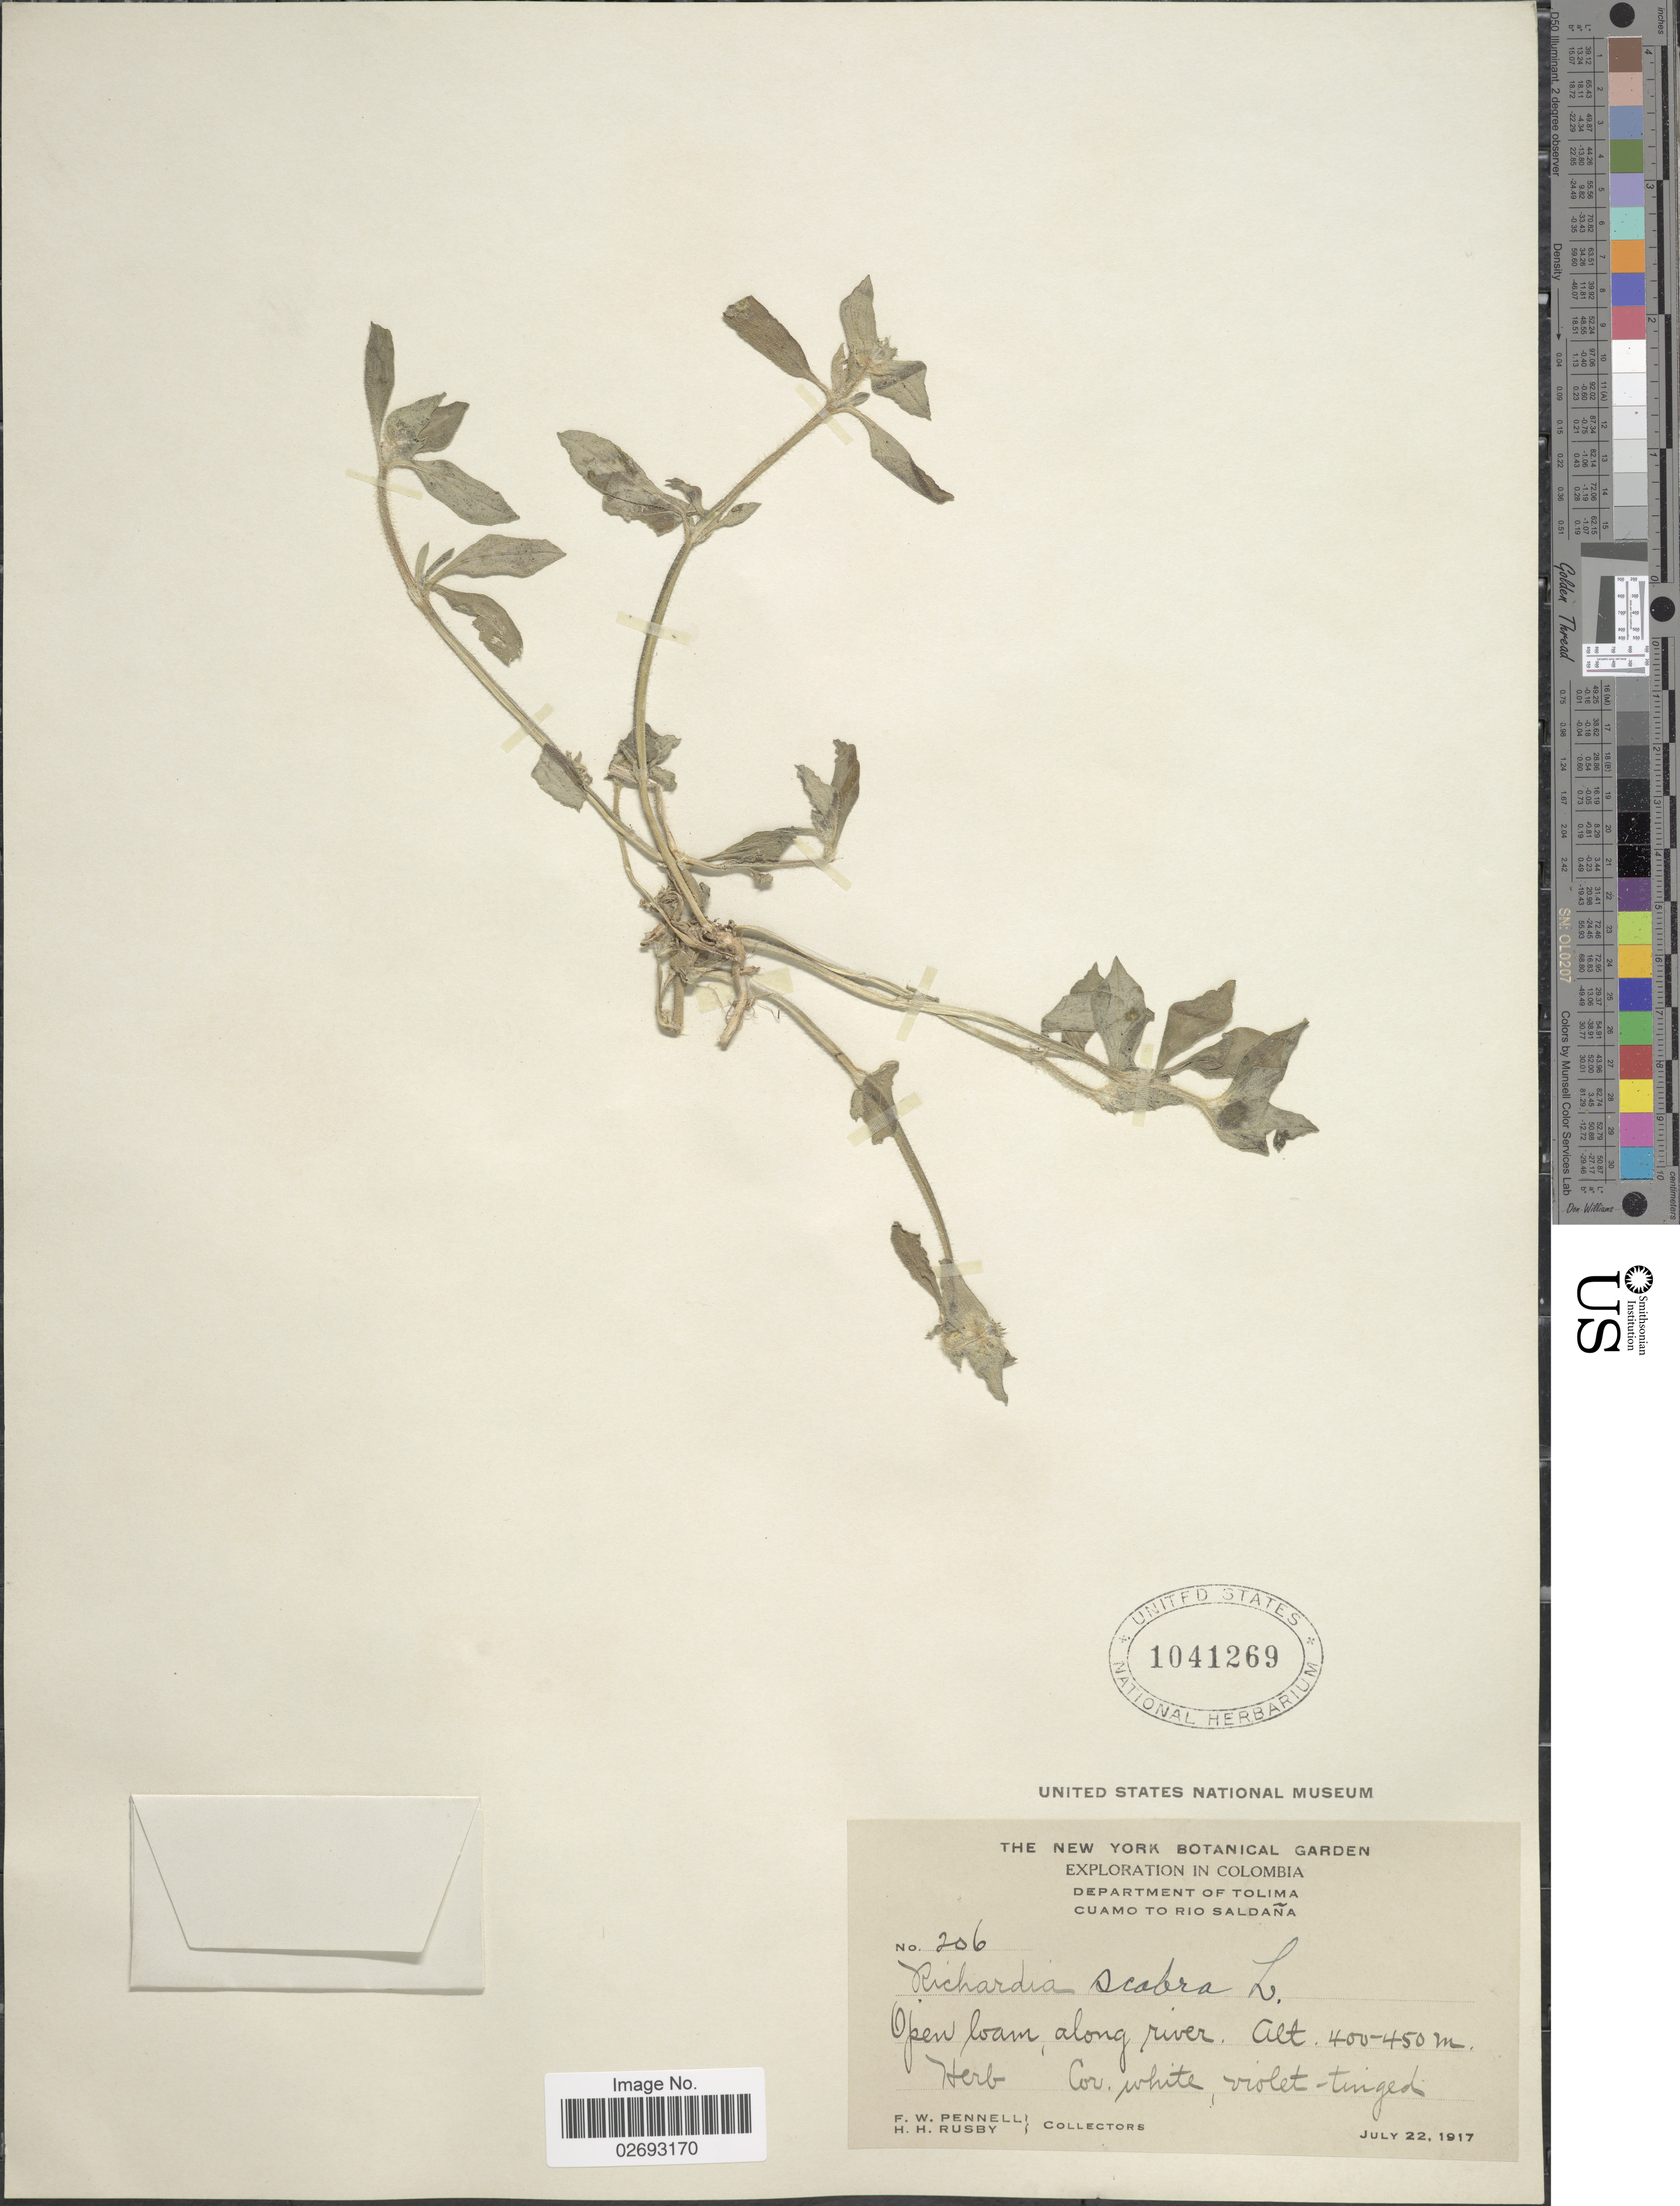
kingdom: Plantae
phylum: Tracheophyta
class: Magnoliopsida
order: Gentianales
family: Rubiaceae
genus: Richardia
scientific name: Richardia scabra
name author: L.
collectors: F. W. Pennell & H. H. Rusby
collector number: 206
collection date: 1917-07-22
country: Colombia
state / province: Tolima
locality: Cuamo to Rio Saldana. Open loam along river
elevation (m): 400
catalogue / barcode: US 1041269